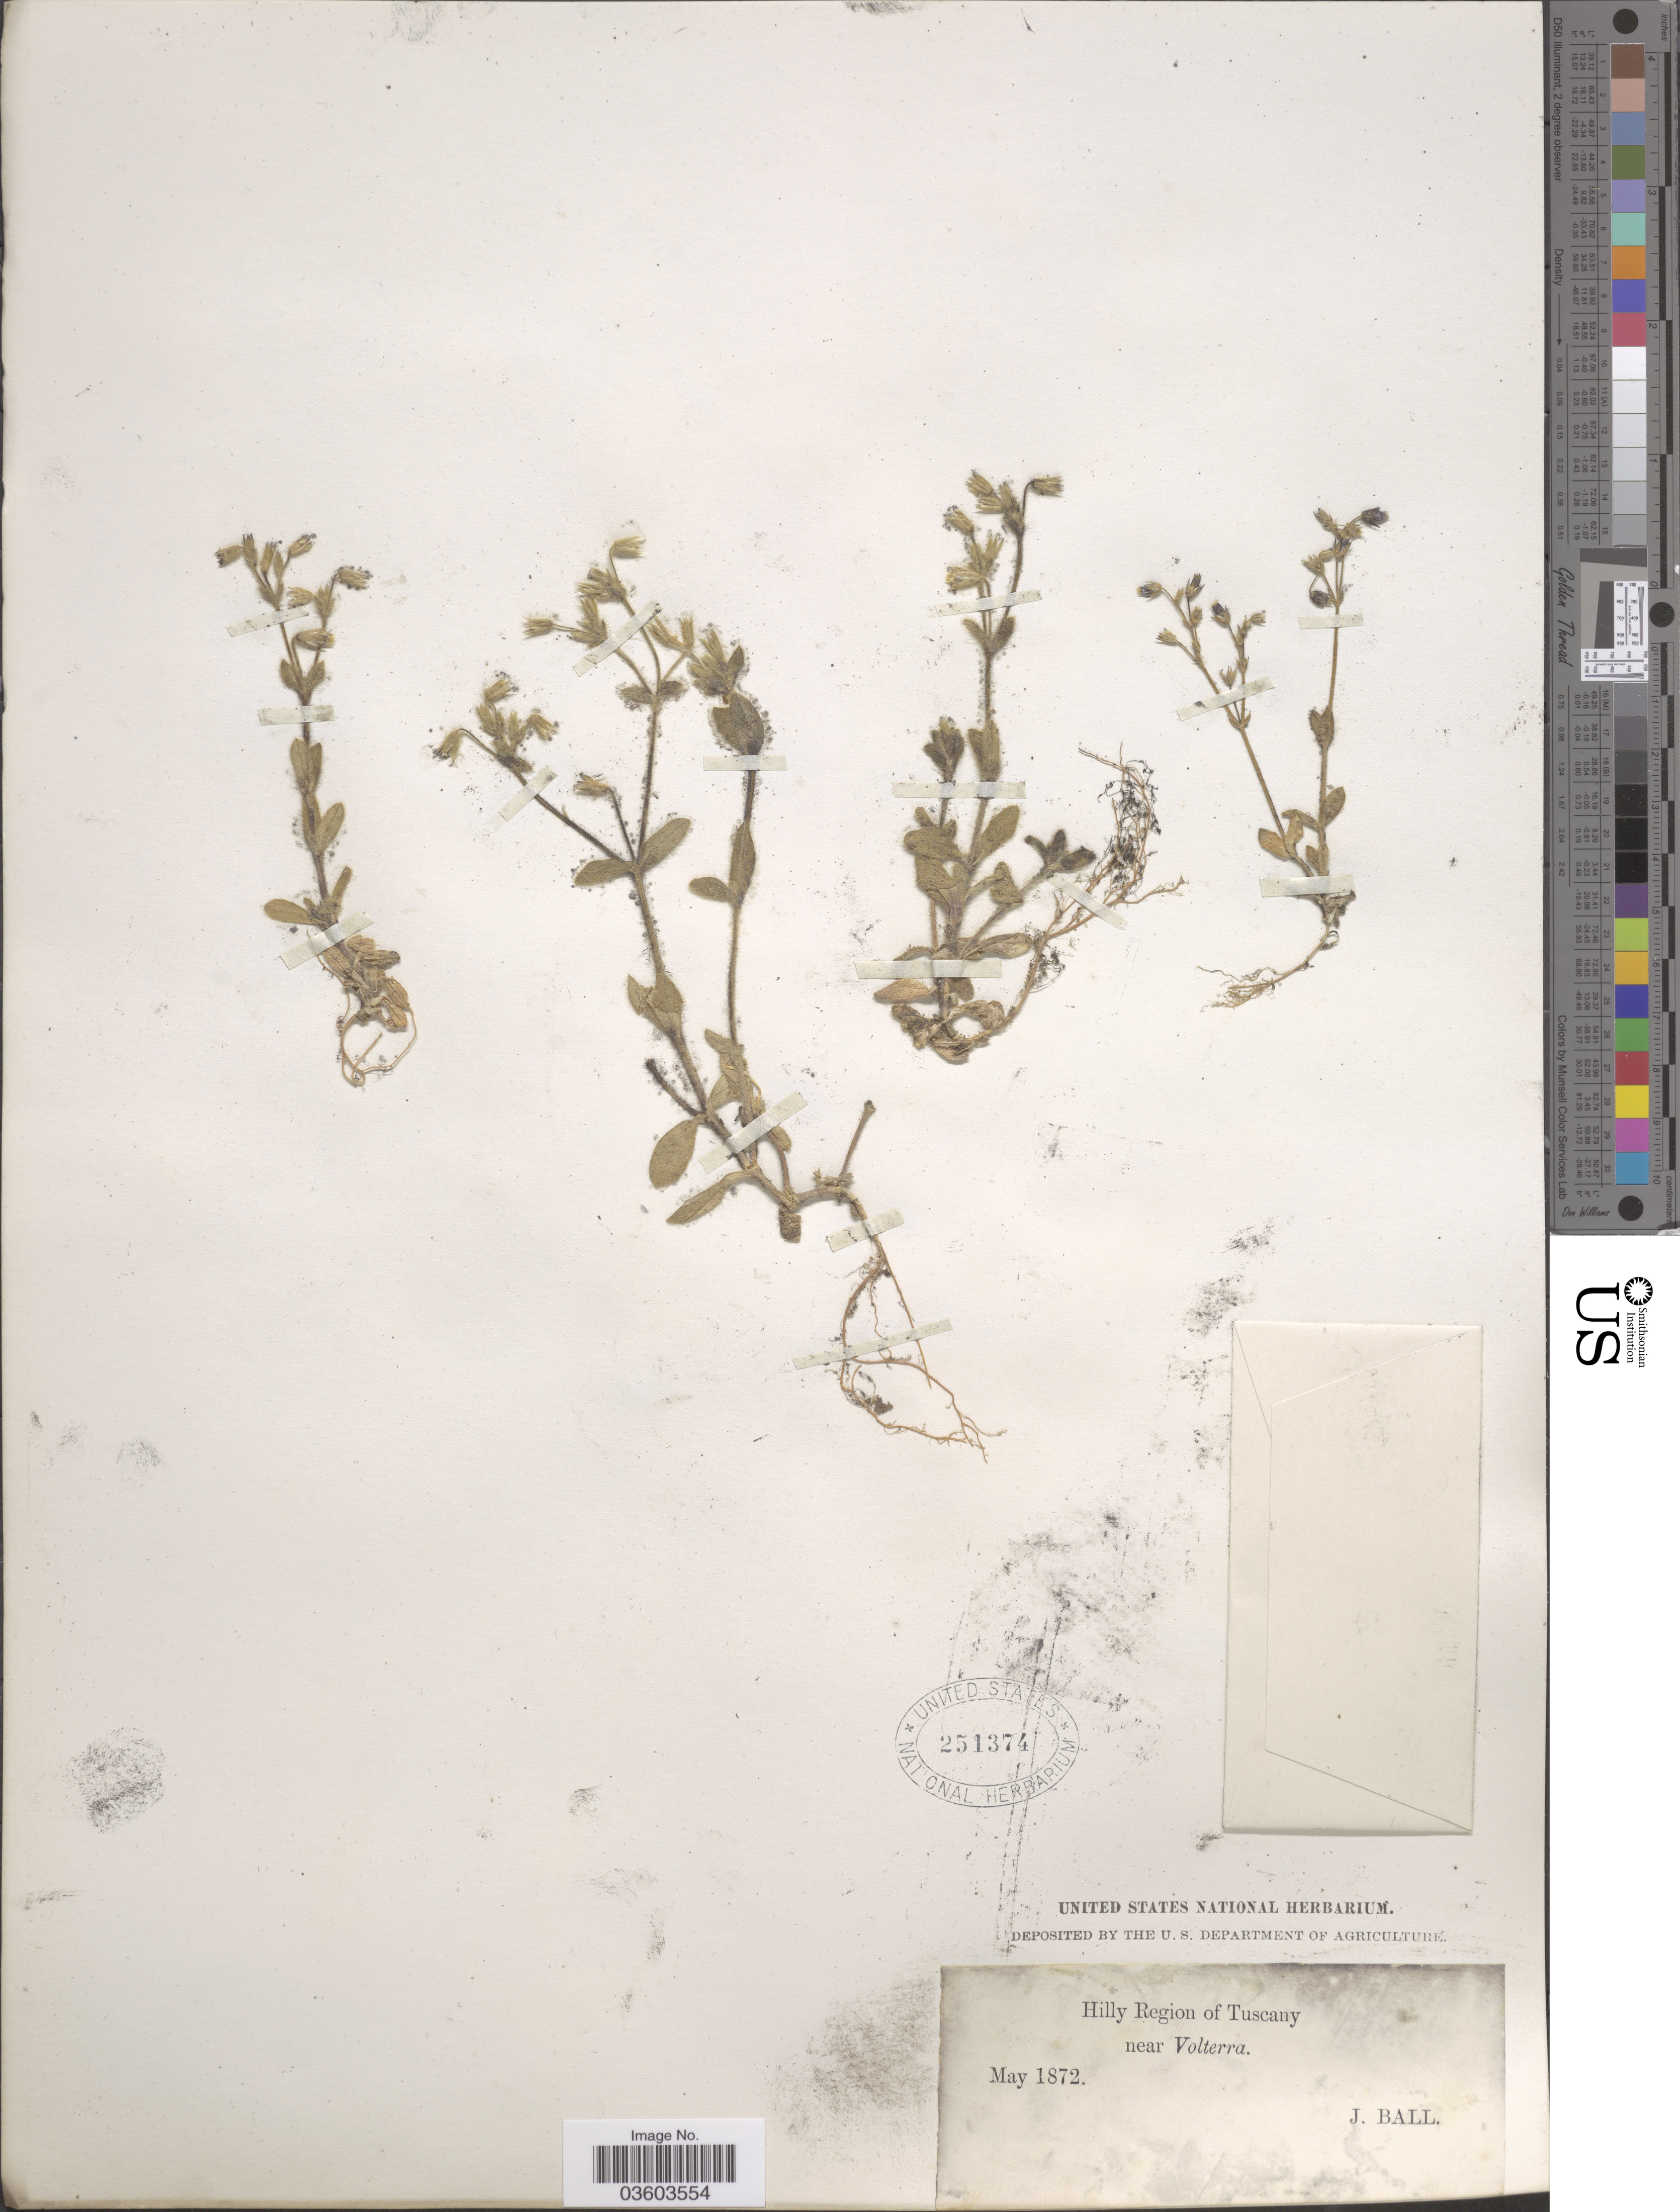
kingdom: Plantae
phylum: Tracheophyta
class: Magnoliopsida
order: Caryophyllales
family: Caryophyllaceae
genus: Cerastium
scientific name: Cerastium sp.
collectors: J. Ball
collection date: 1872-05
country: Italy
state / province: Tuscany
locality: Hilly Region of Tuscany near Volterra.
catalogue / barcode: US 251374